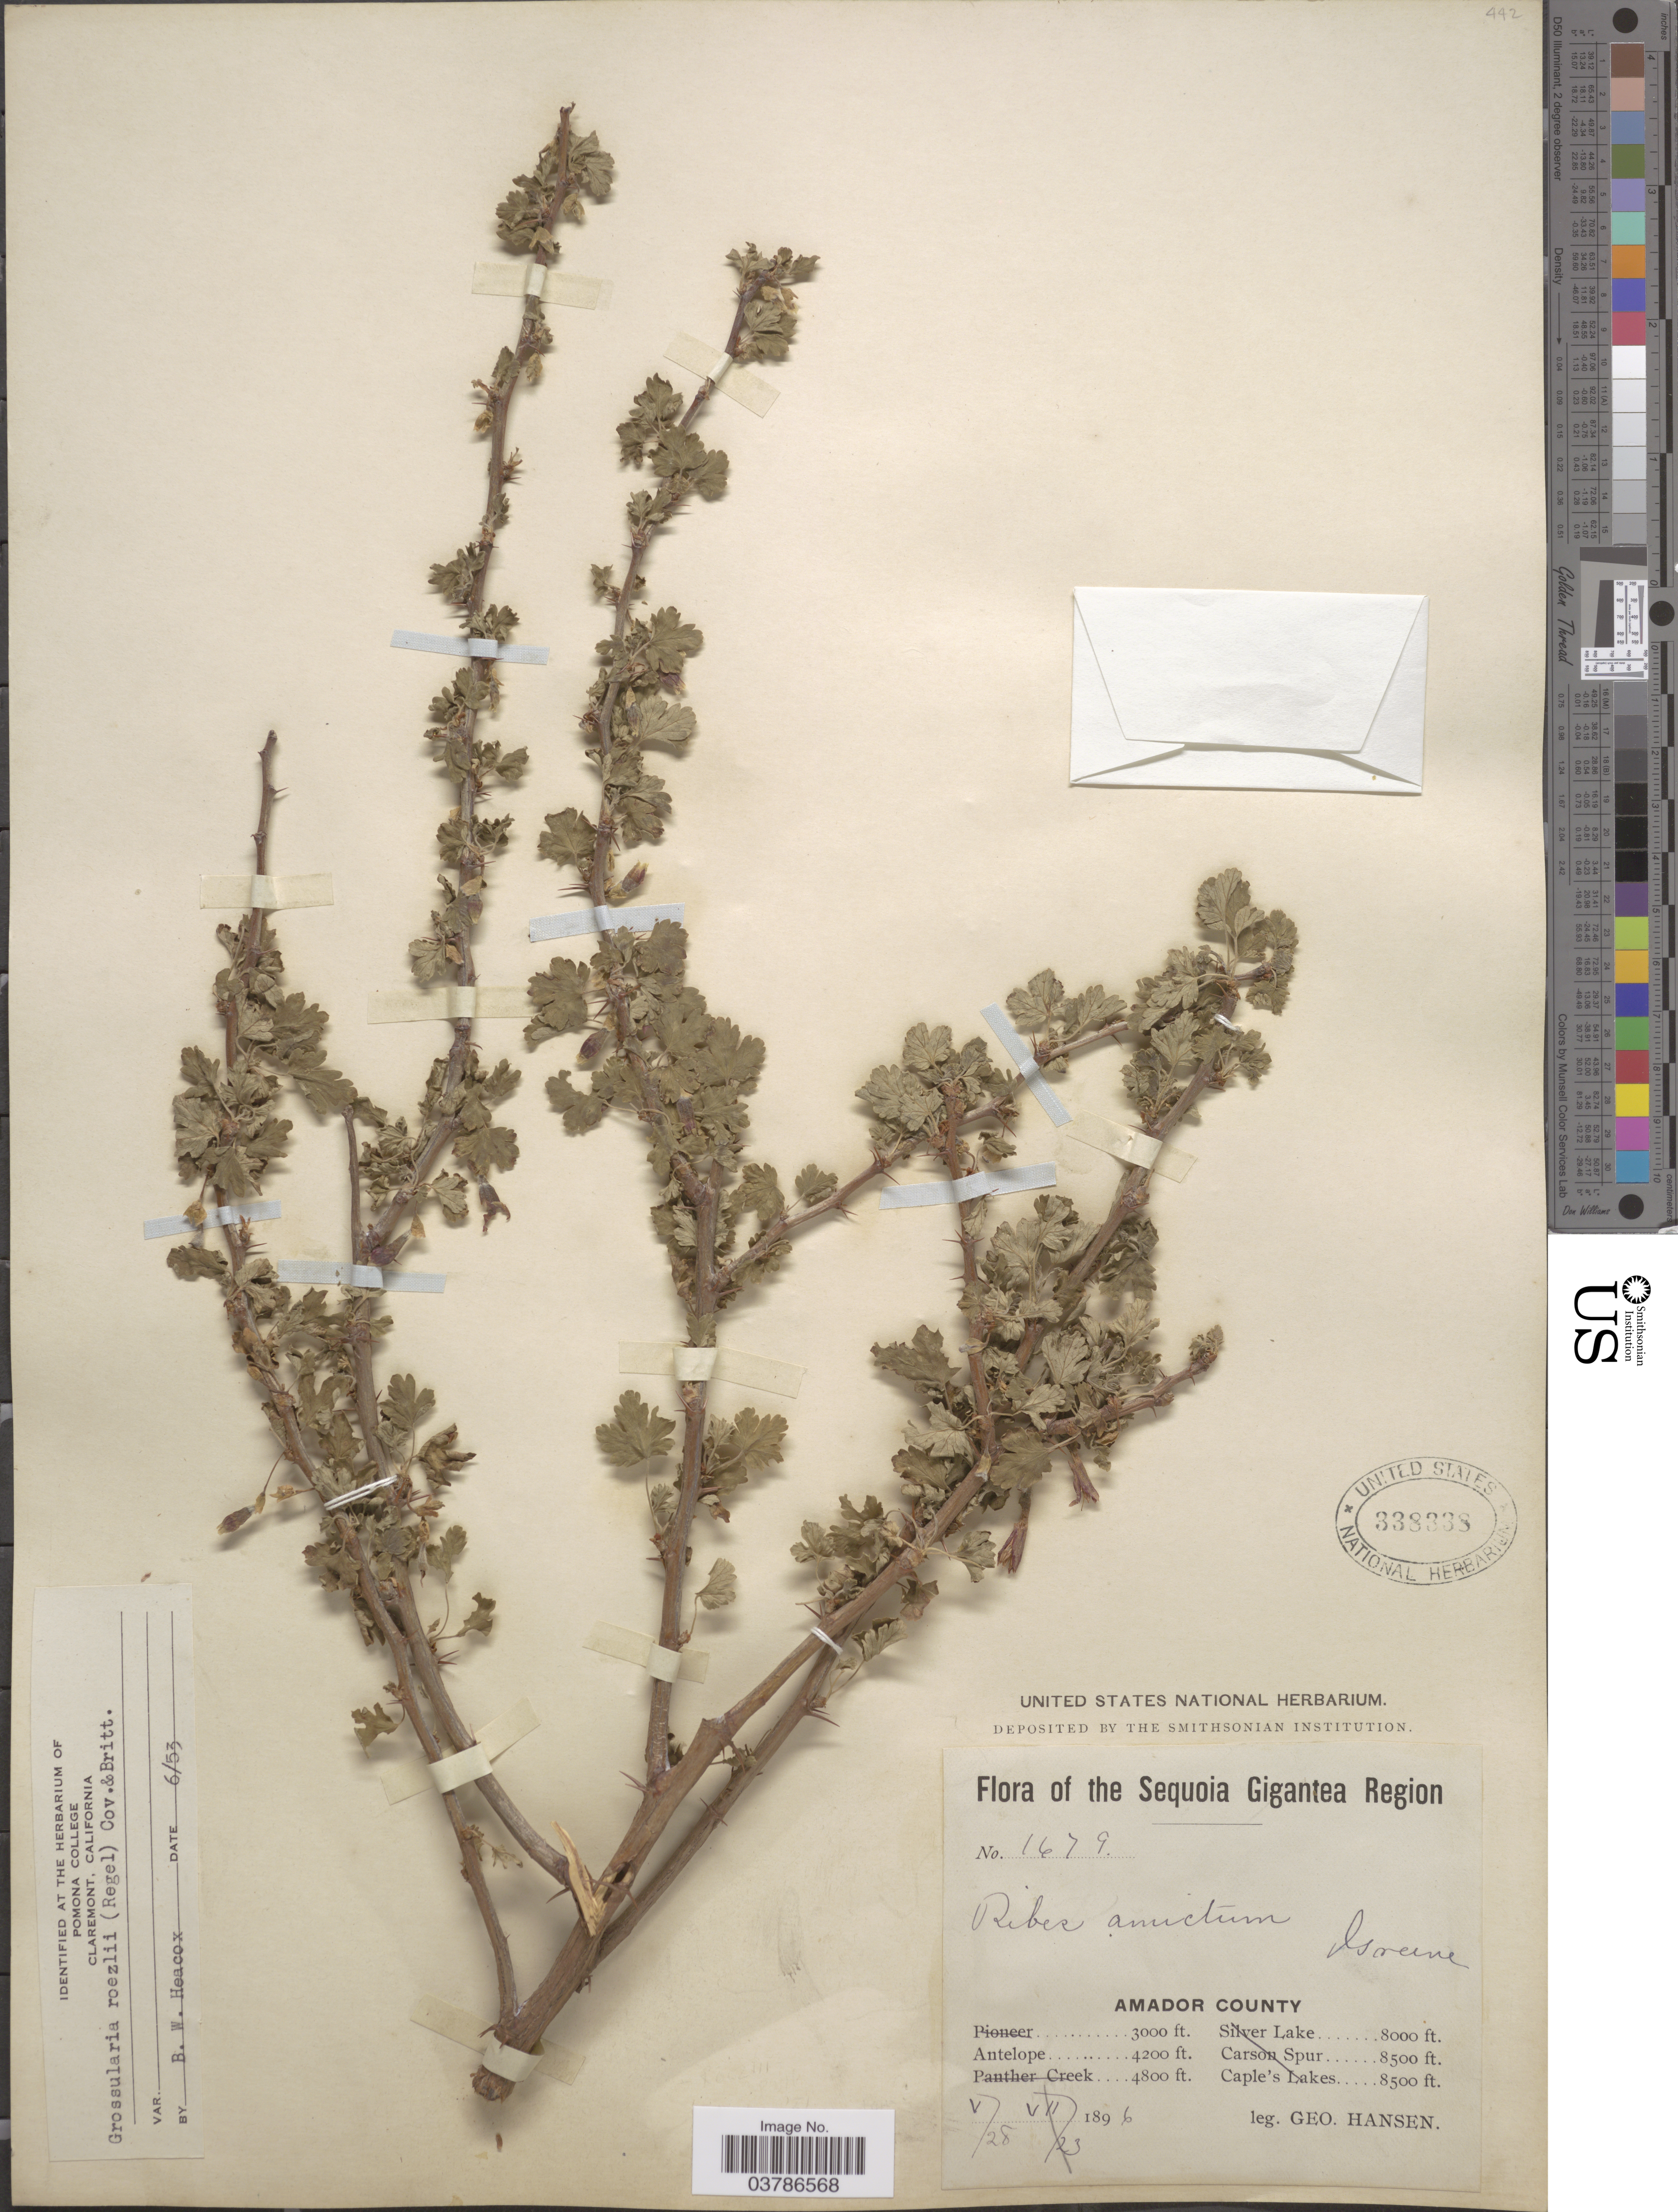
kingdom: Plantae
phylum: Tracheophyta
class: Magnoliopsida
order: Saxifragales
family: Grossulariaceae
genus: Ribes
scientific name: Ribes roezlii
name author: Regel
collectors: G. Hansen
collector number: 1679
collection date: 1896-05-28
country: United States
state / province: California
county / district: Amador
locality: The Sequoia Gigantea Region. Amador County. Antelope.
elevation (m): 1280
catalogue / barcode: US 338338